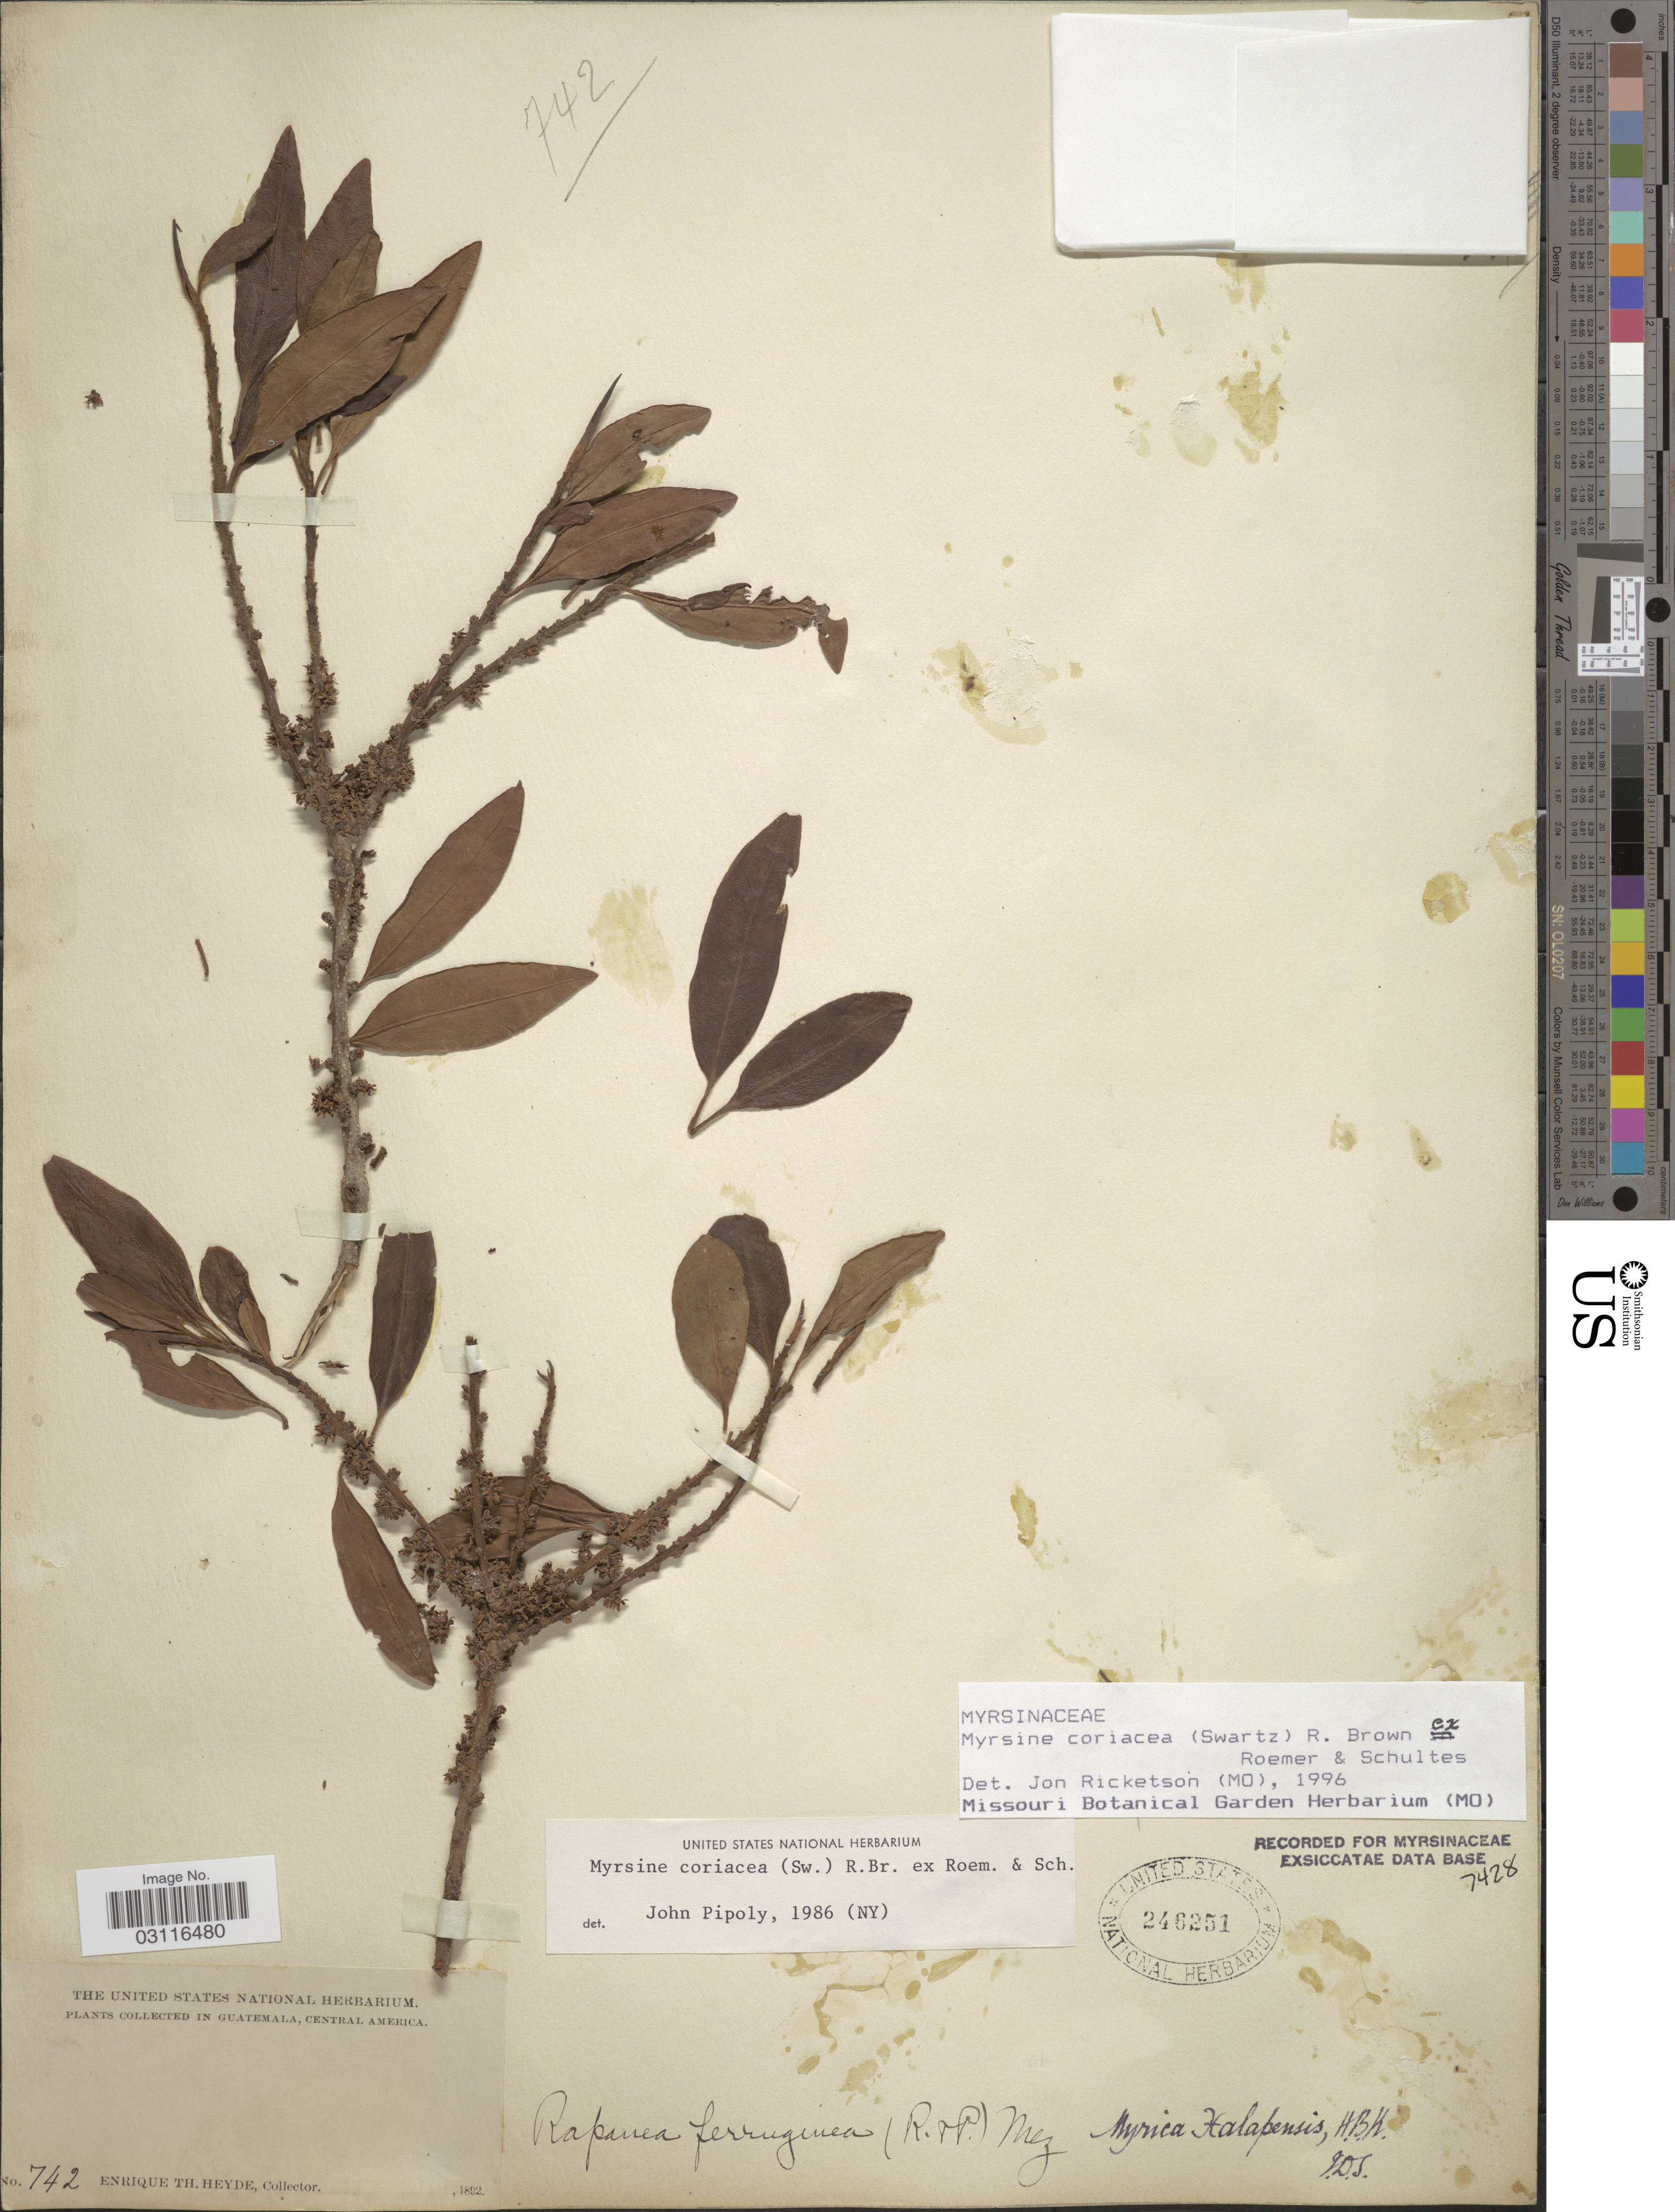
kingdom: Plantae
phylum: Tracheophyta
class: Magnoliopsida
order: Ericales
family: Primulaceae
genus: Myrsine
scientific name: Myrsine coriacea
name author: (Sw.) R. Br. ex Roem. & Schult.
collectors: E. T. Heyde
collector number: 742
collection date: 1892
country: Guatemala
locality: Central America.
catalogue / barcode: US 246251